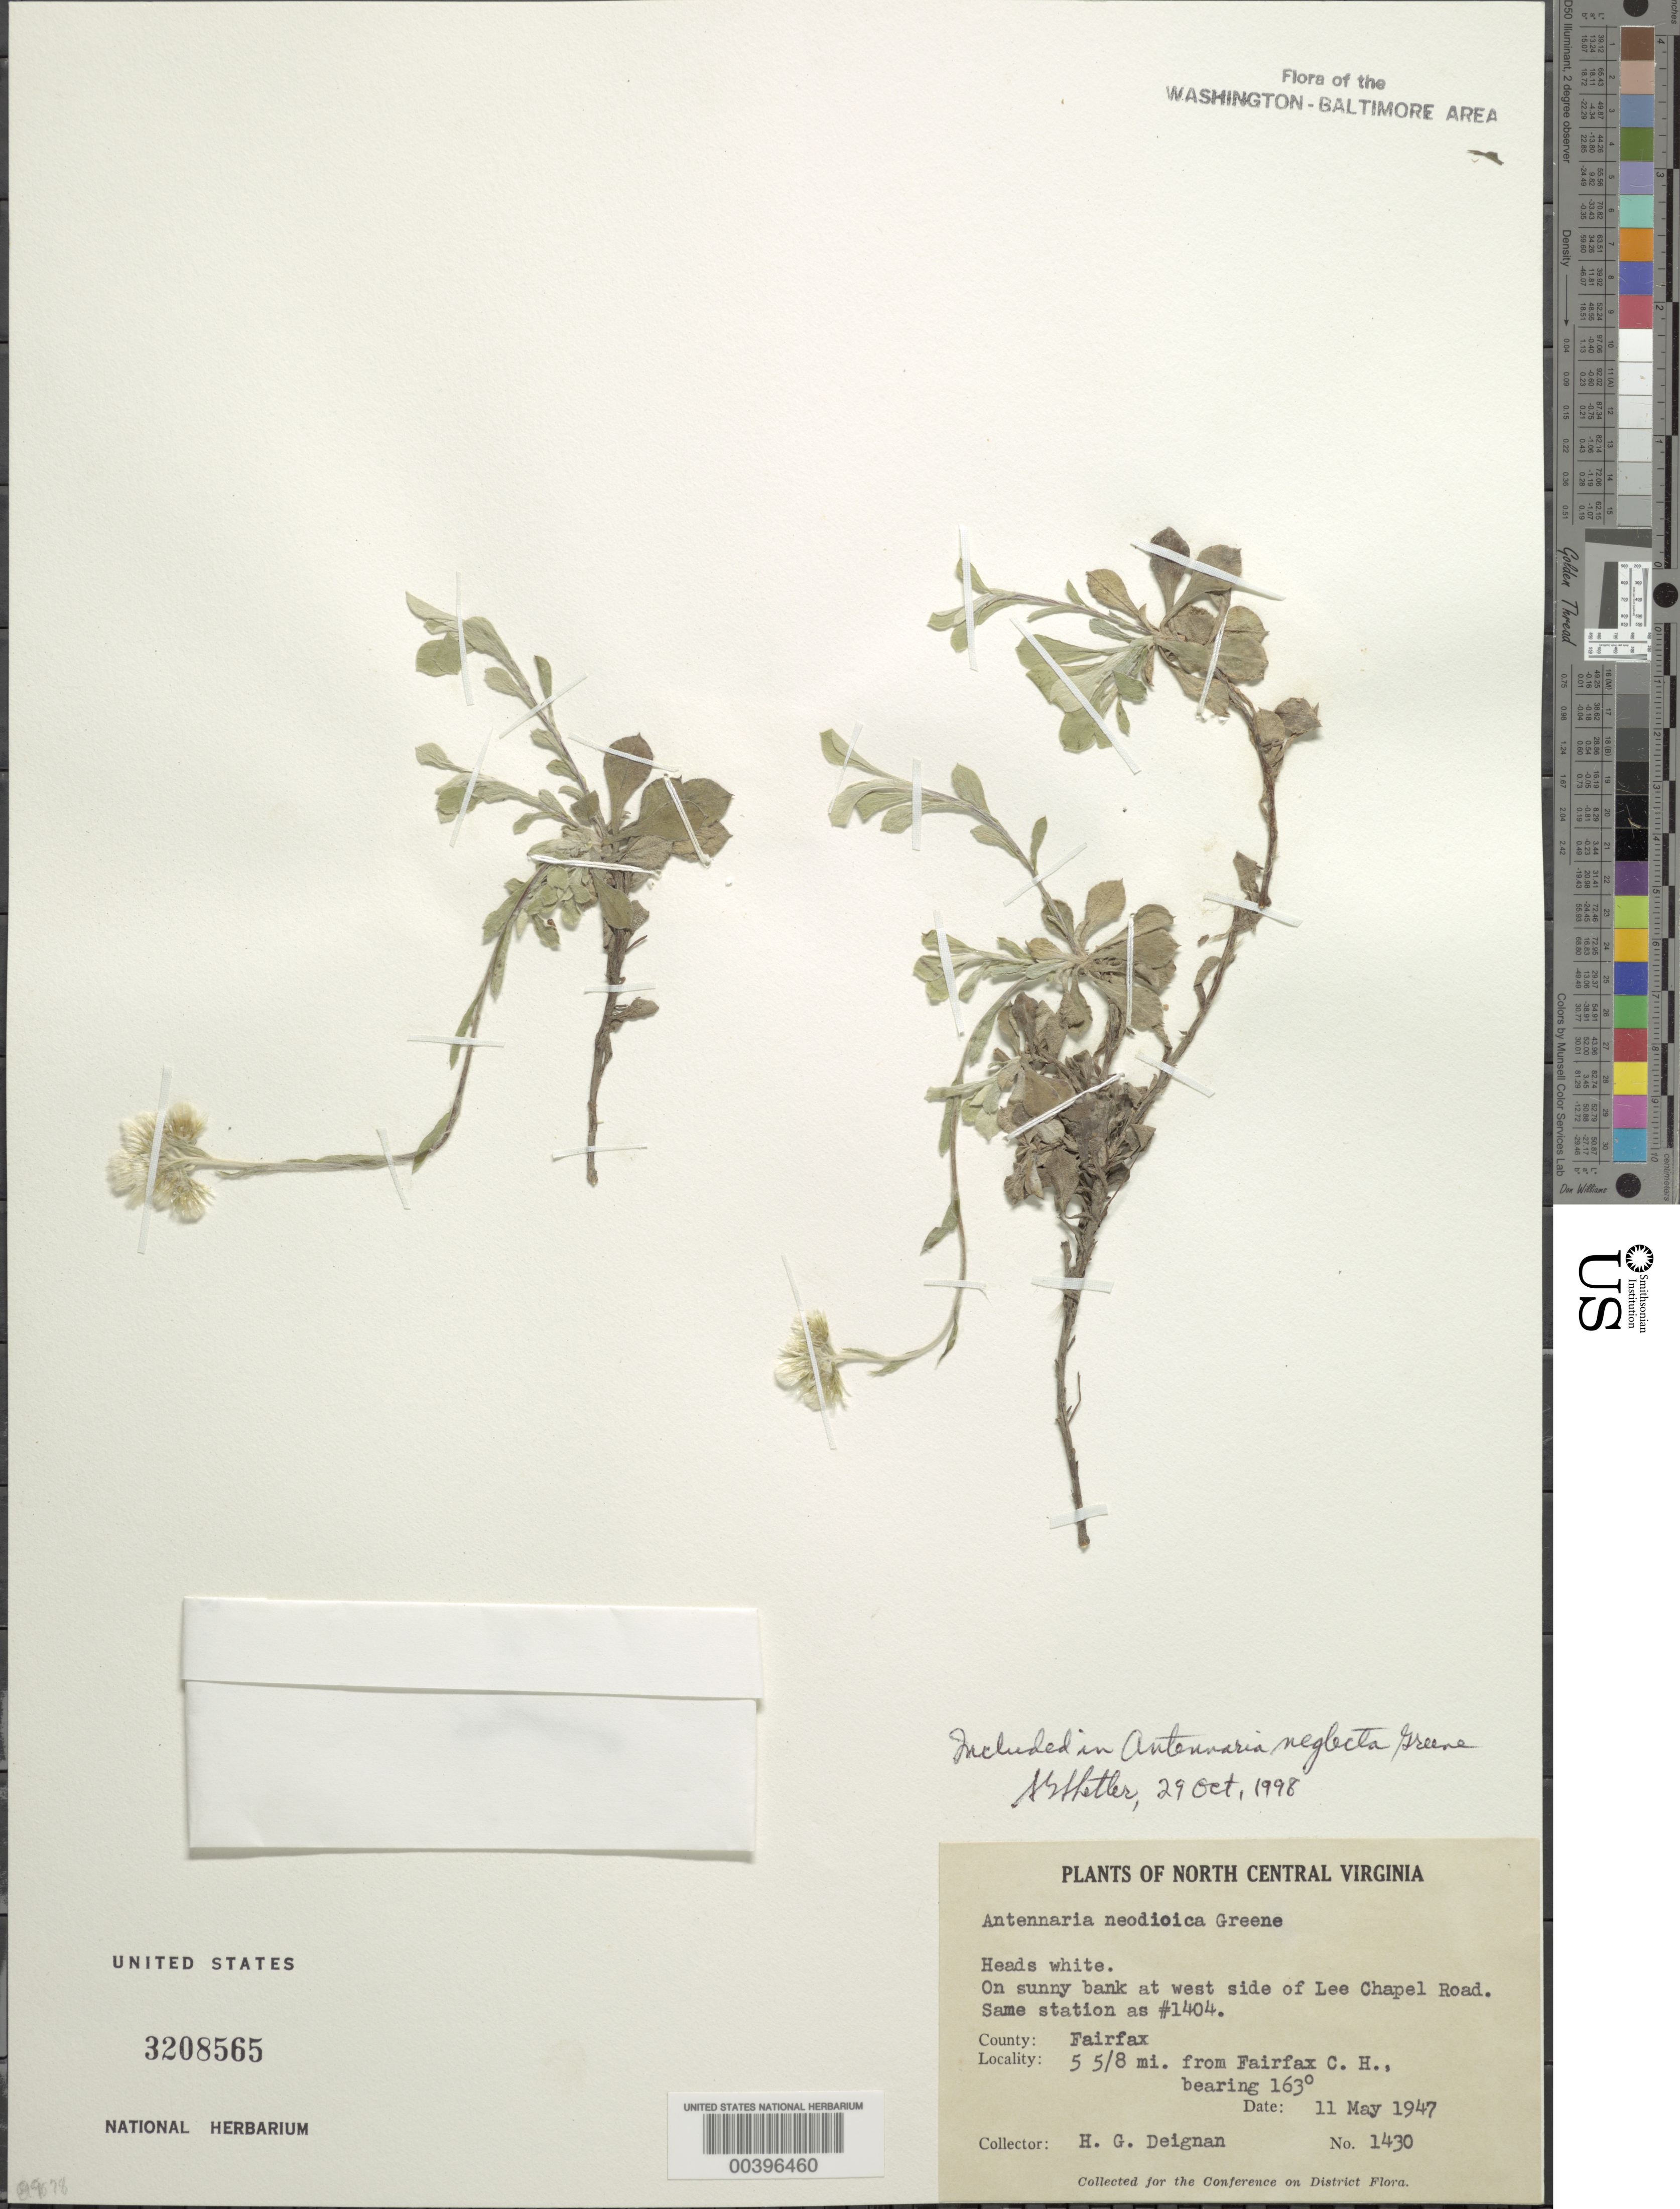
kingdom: Plantae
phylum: Tracheophyta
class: Magnoliopsida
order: Asterales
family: Asteraceae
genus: Antennaria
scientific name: Antennaria neglecta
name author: Greene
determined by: Shetler, Stanwyn G., (US), NMNH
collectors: H. Deignan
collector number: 1430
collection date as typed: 11 May 1947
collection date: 1947-05-11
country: United States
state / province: Virginia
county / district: Fairfax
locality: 5 5/8 M from Fairfax County Court House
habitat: On sunny bank of road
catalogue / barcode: US 3208565